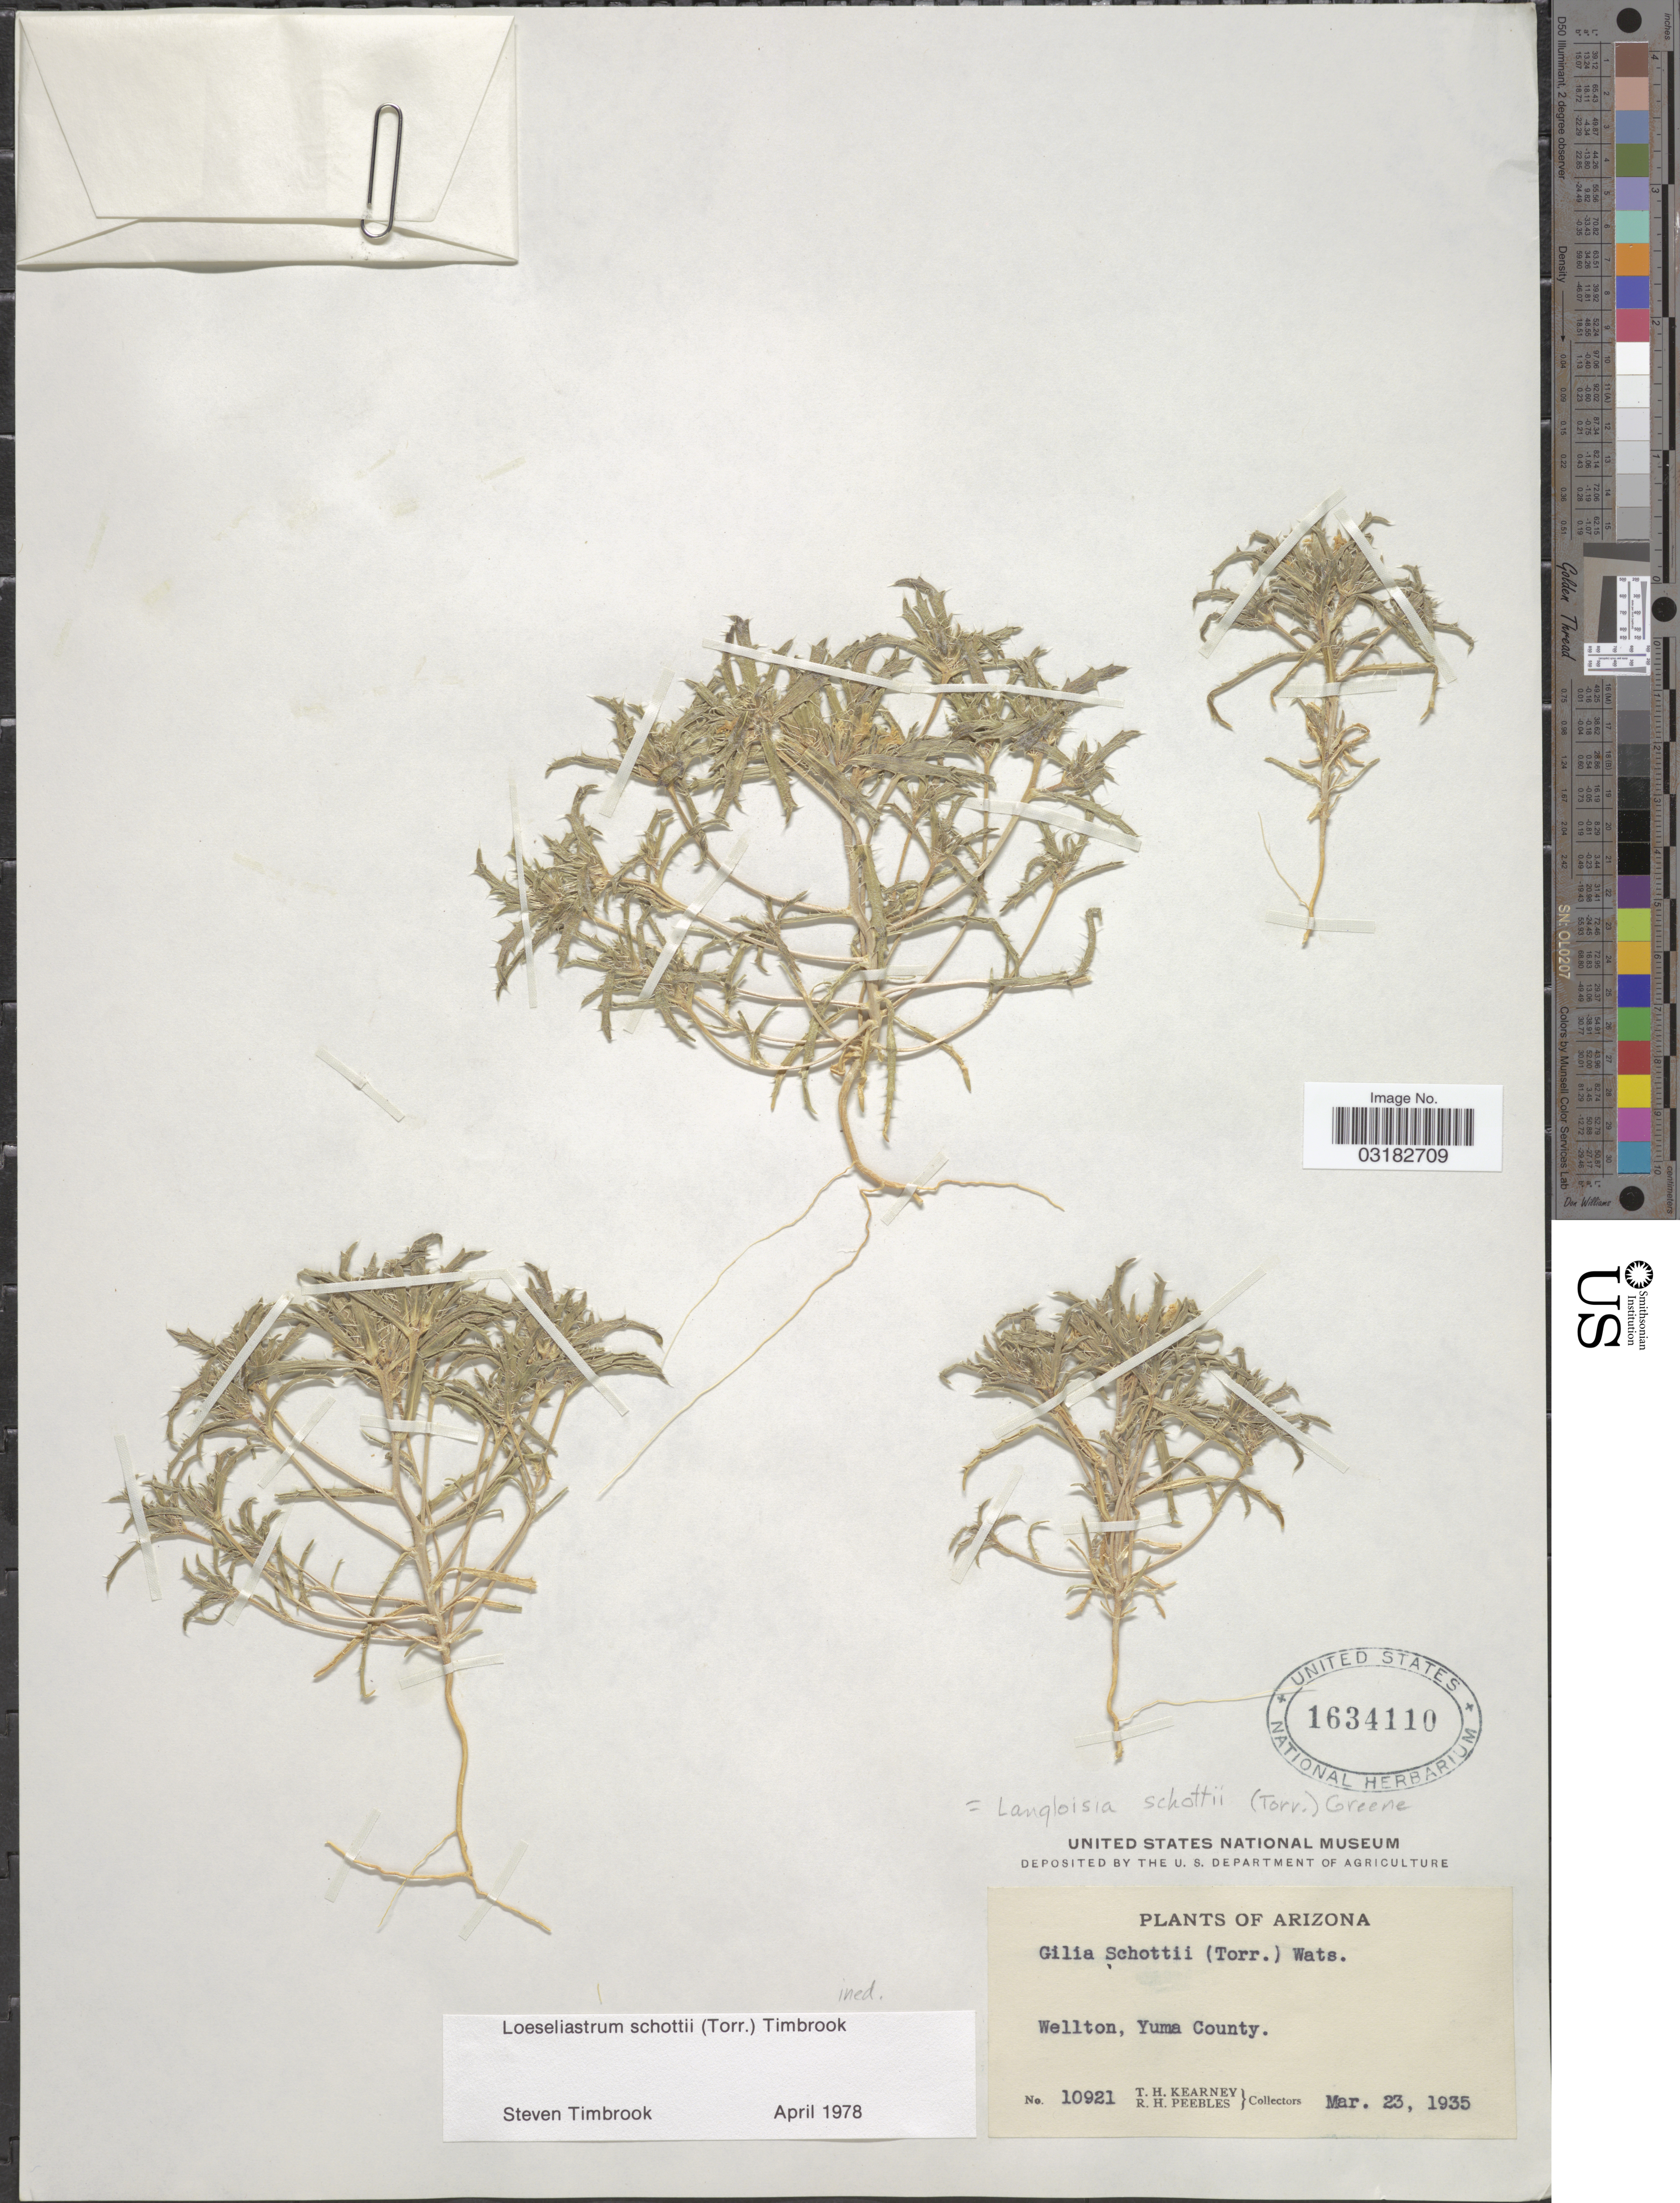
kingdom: Plantae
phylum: Tracheophyta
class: Magnoliopsida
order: Ericales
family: Polemoniaceae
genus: Loeseliastrum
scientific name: Loeseliastrum schottii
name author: (Torr.) Timbrook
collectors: T. H. Kearney & R. H. Peebles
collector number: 10921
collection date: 1935-03-23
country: United States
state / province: Arizona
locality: Wellton, Yuma County.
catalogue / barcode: US 1634110